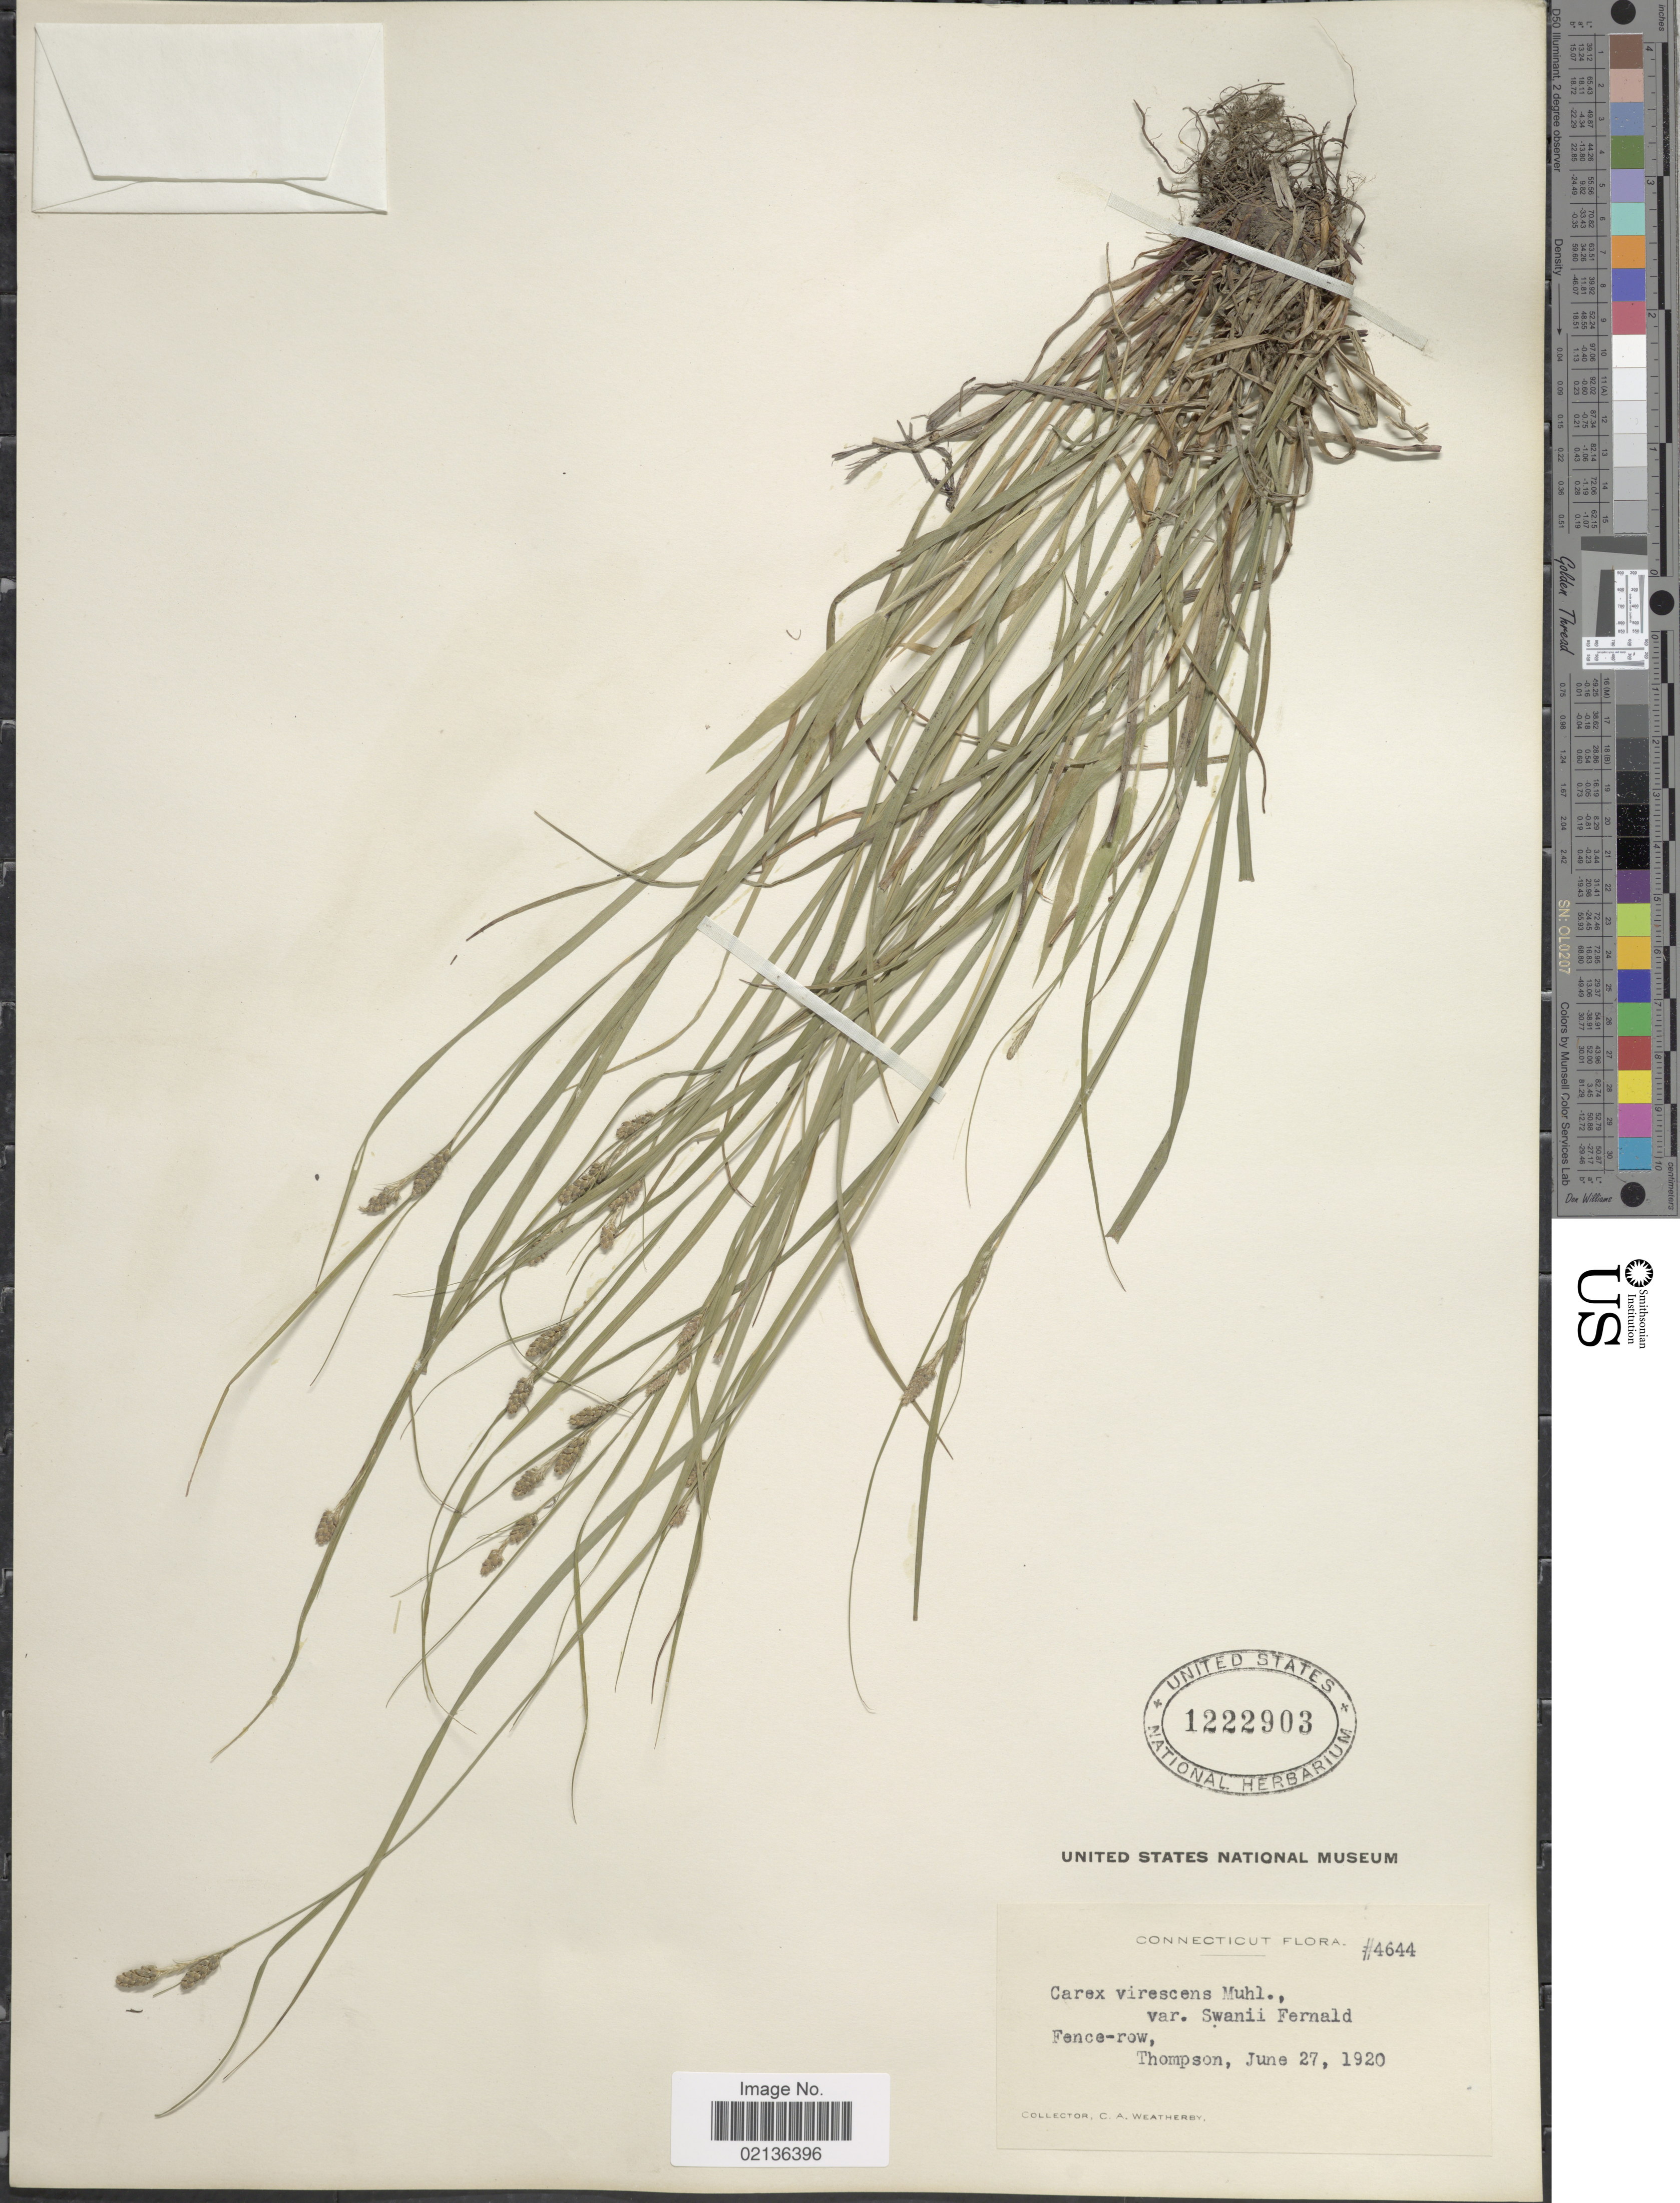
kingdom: Plantae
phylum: Tracheophyta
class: Liliopsida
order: Poales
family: Cyperaceae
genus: Carex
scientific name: Carex swanii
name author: (Fernald) Mack.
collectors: C. A. Weatherby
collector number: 4644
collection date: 1920-06-27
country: United States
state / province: Connecticut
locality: Thompson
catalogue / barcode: US 1222903